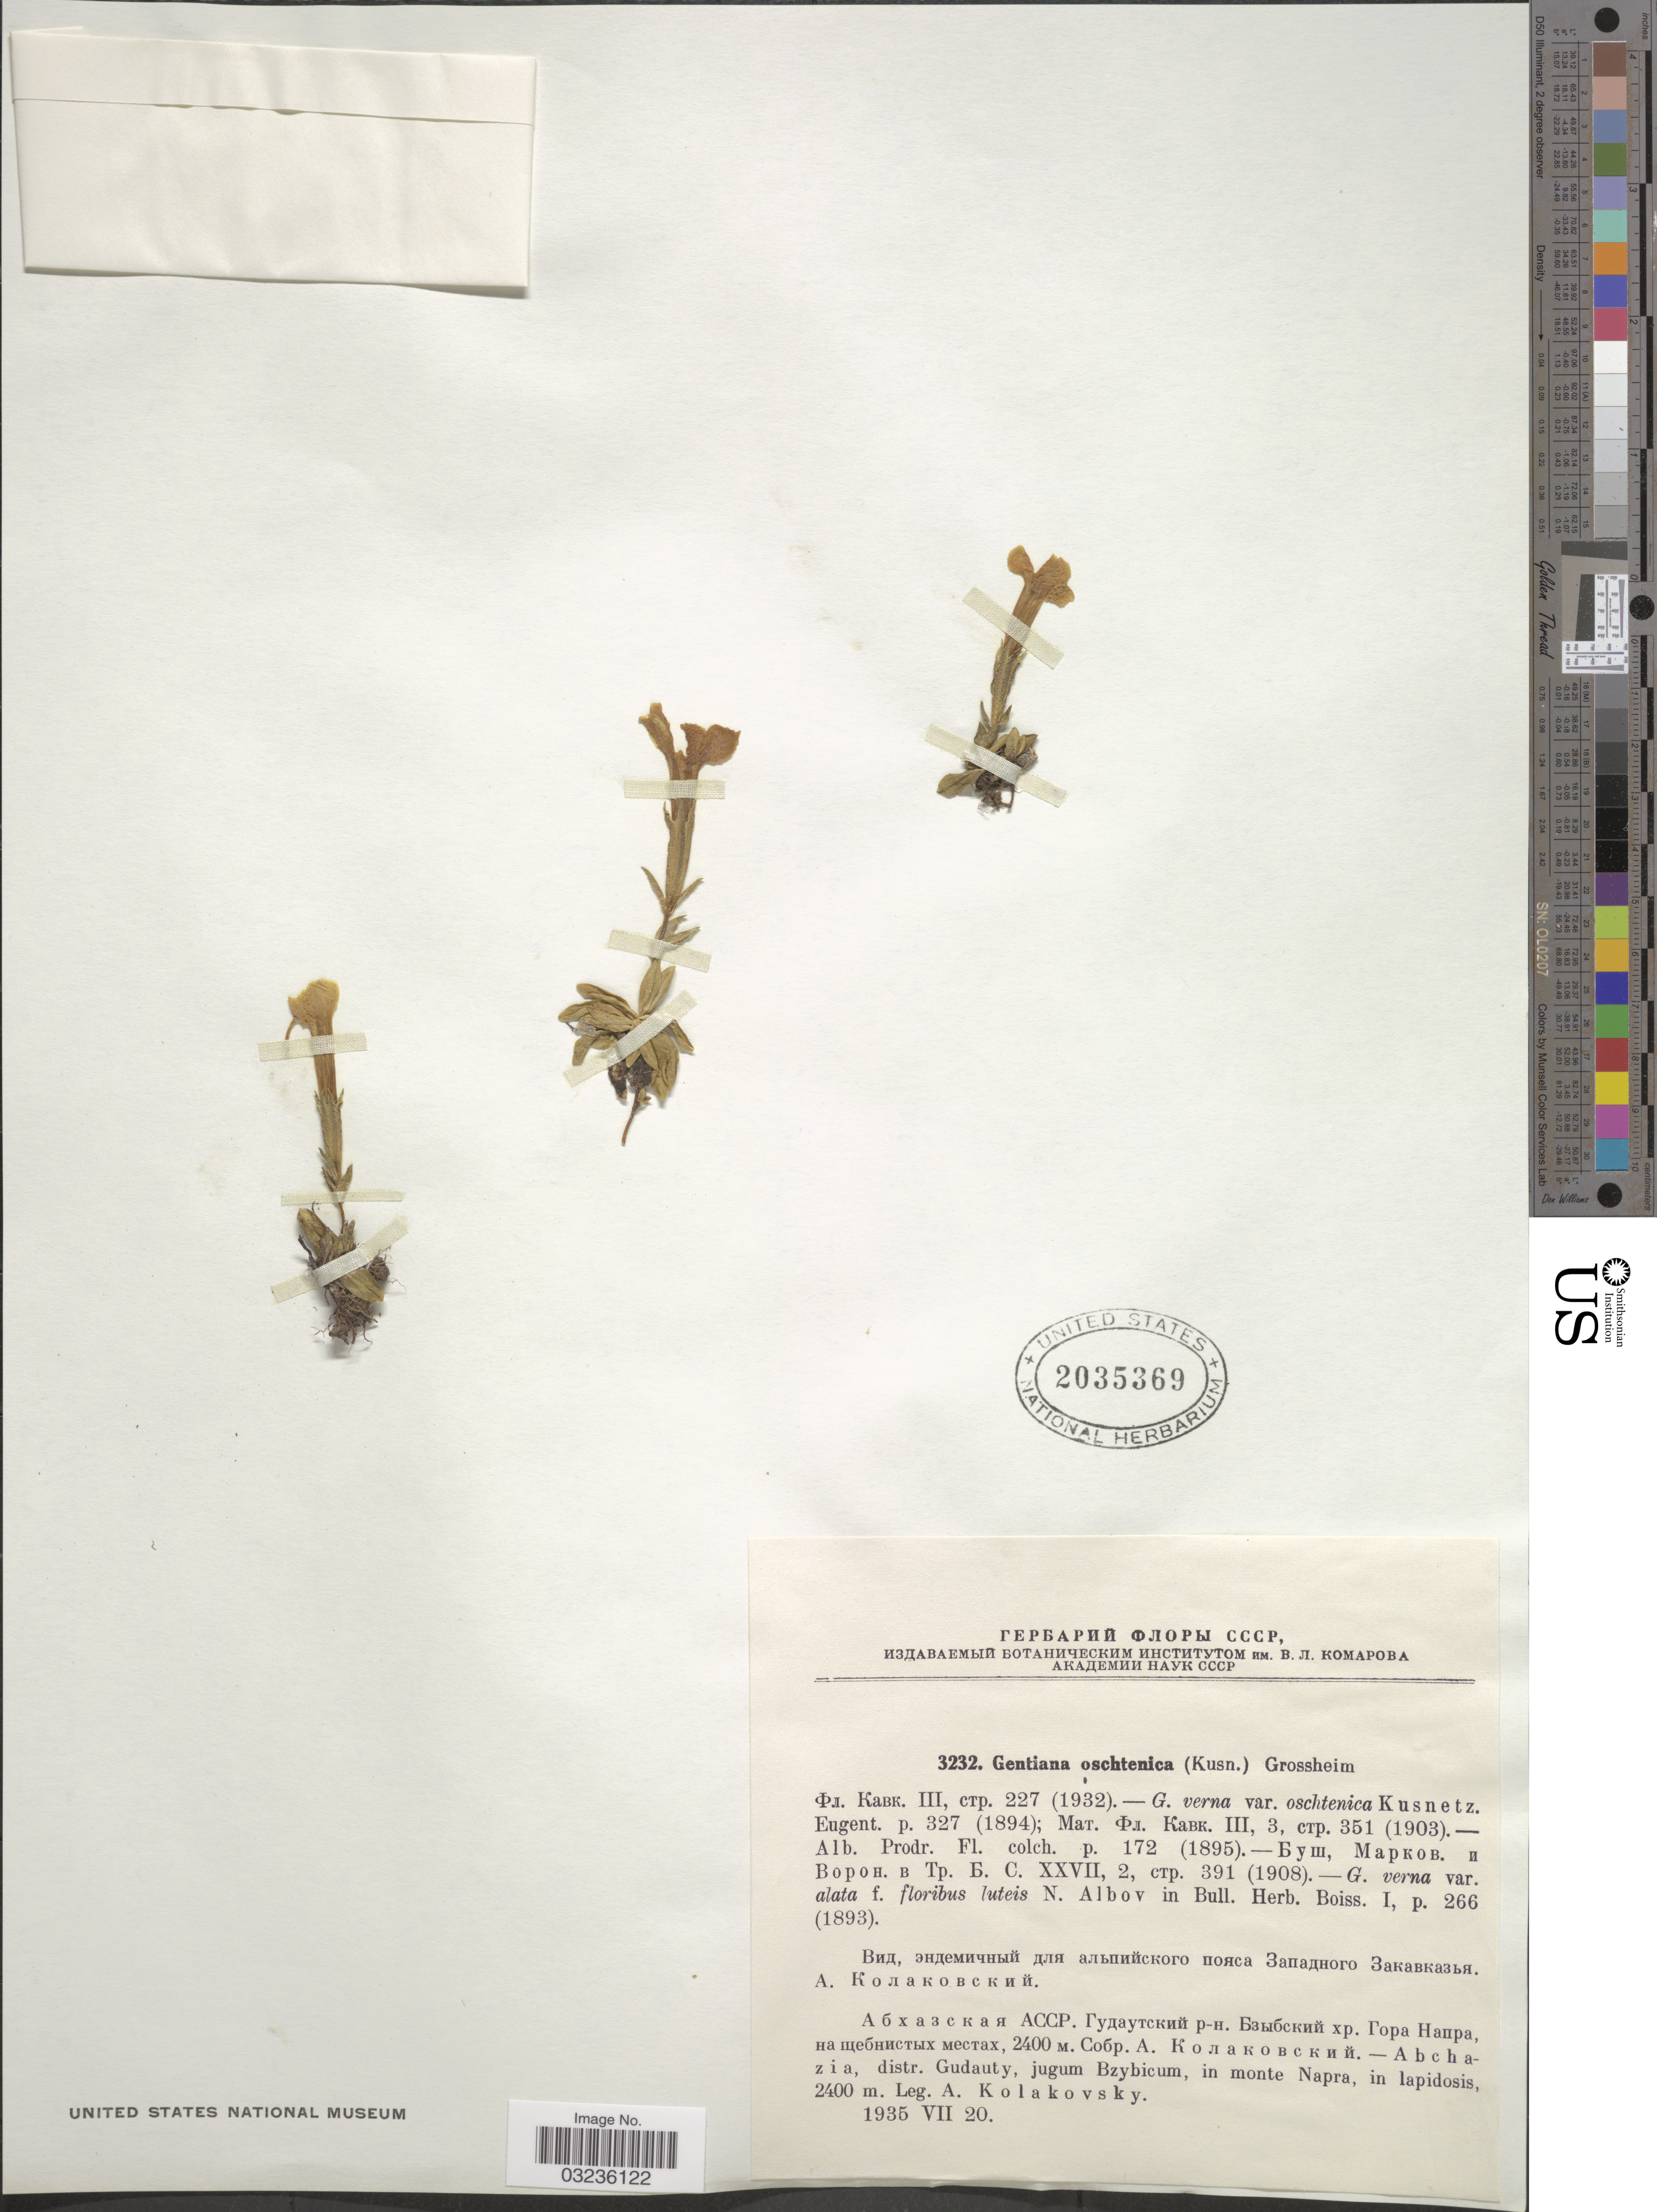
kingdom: Plantae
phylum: Tracheophyta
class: Magnoliopsida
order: Gentianales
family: Gentianaceae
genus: Gentiana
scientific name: Gentiana oschtenica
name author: (Kusn.) Woronow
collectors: A. Kolakovsky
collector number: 3232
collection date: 1935-07-20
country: Georgia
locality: Abchazia, distr. Gudauty, jugum Bzybicum, in monte Napra, in lapidosis.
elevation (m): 2400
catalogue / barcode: US 2035369